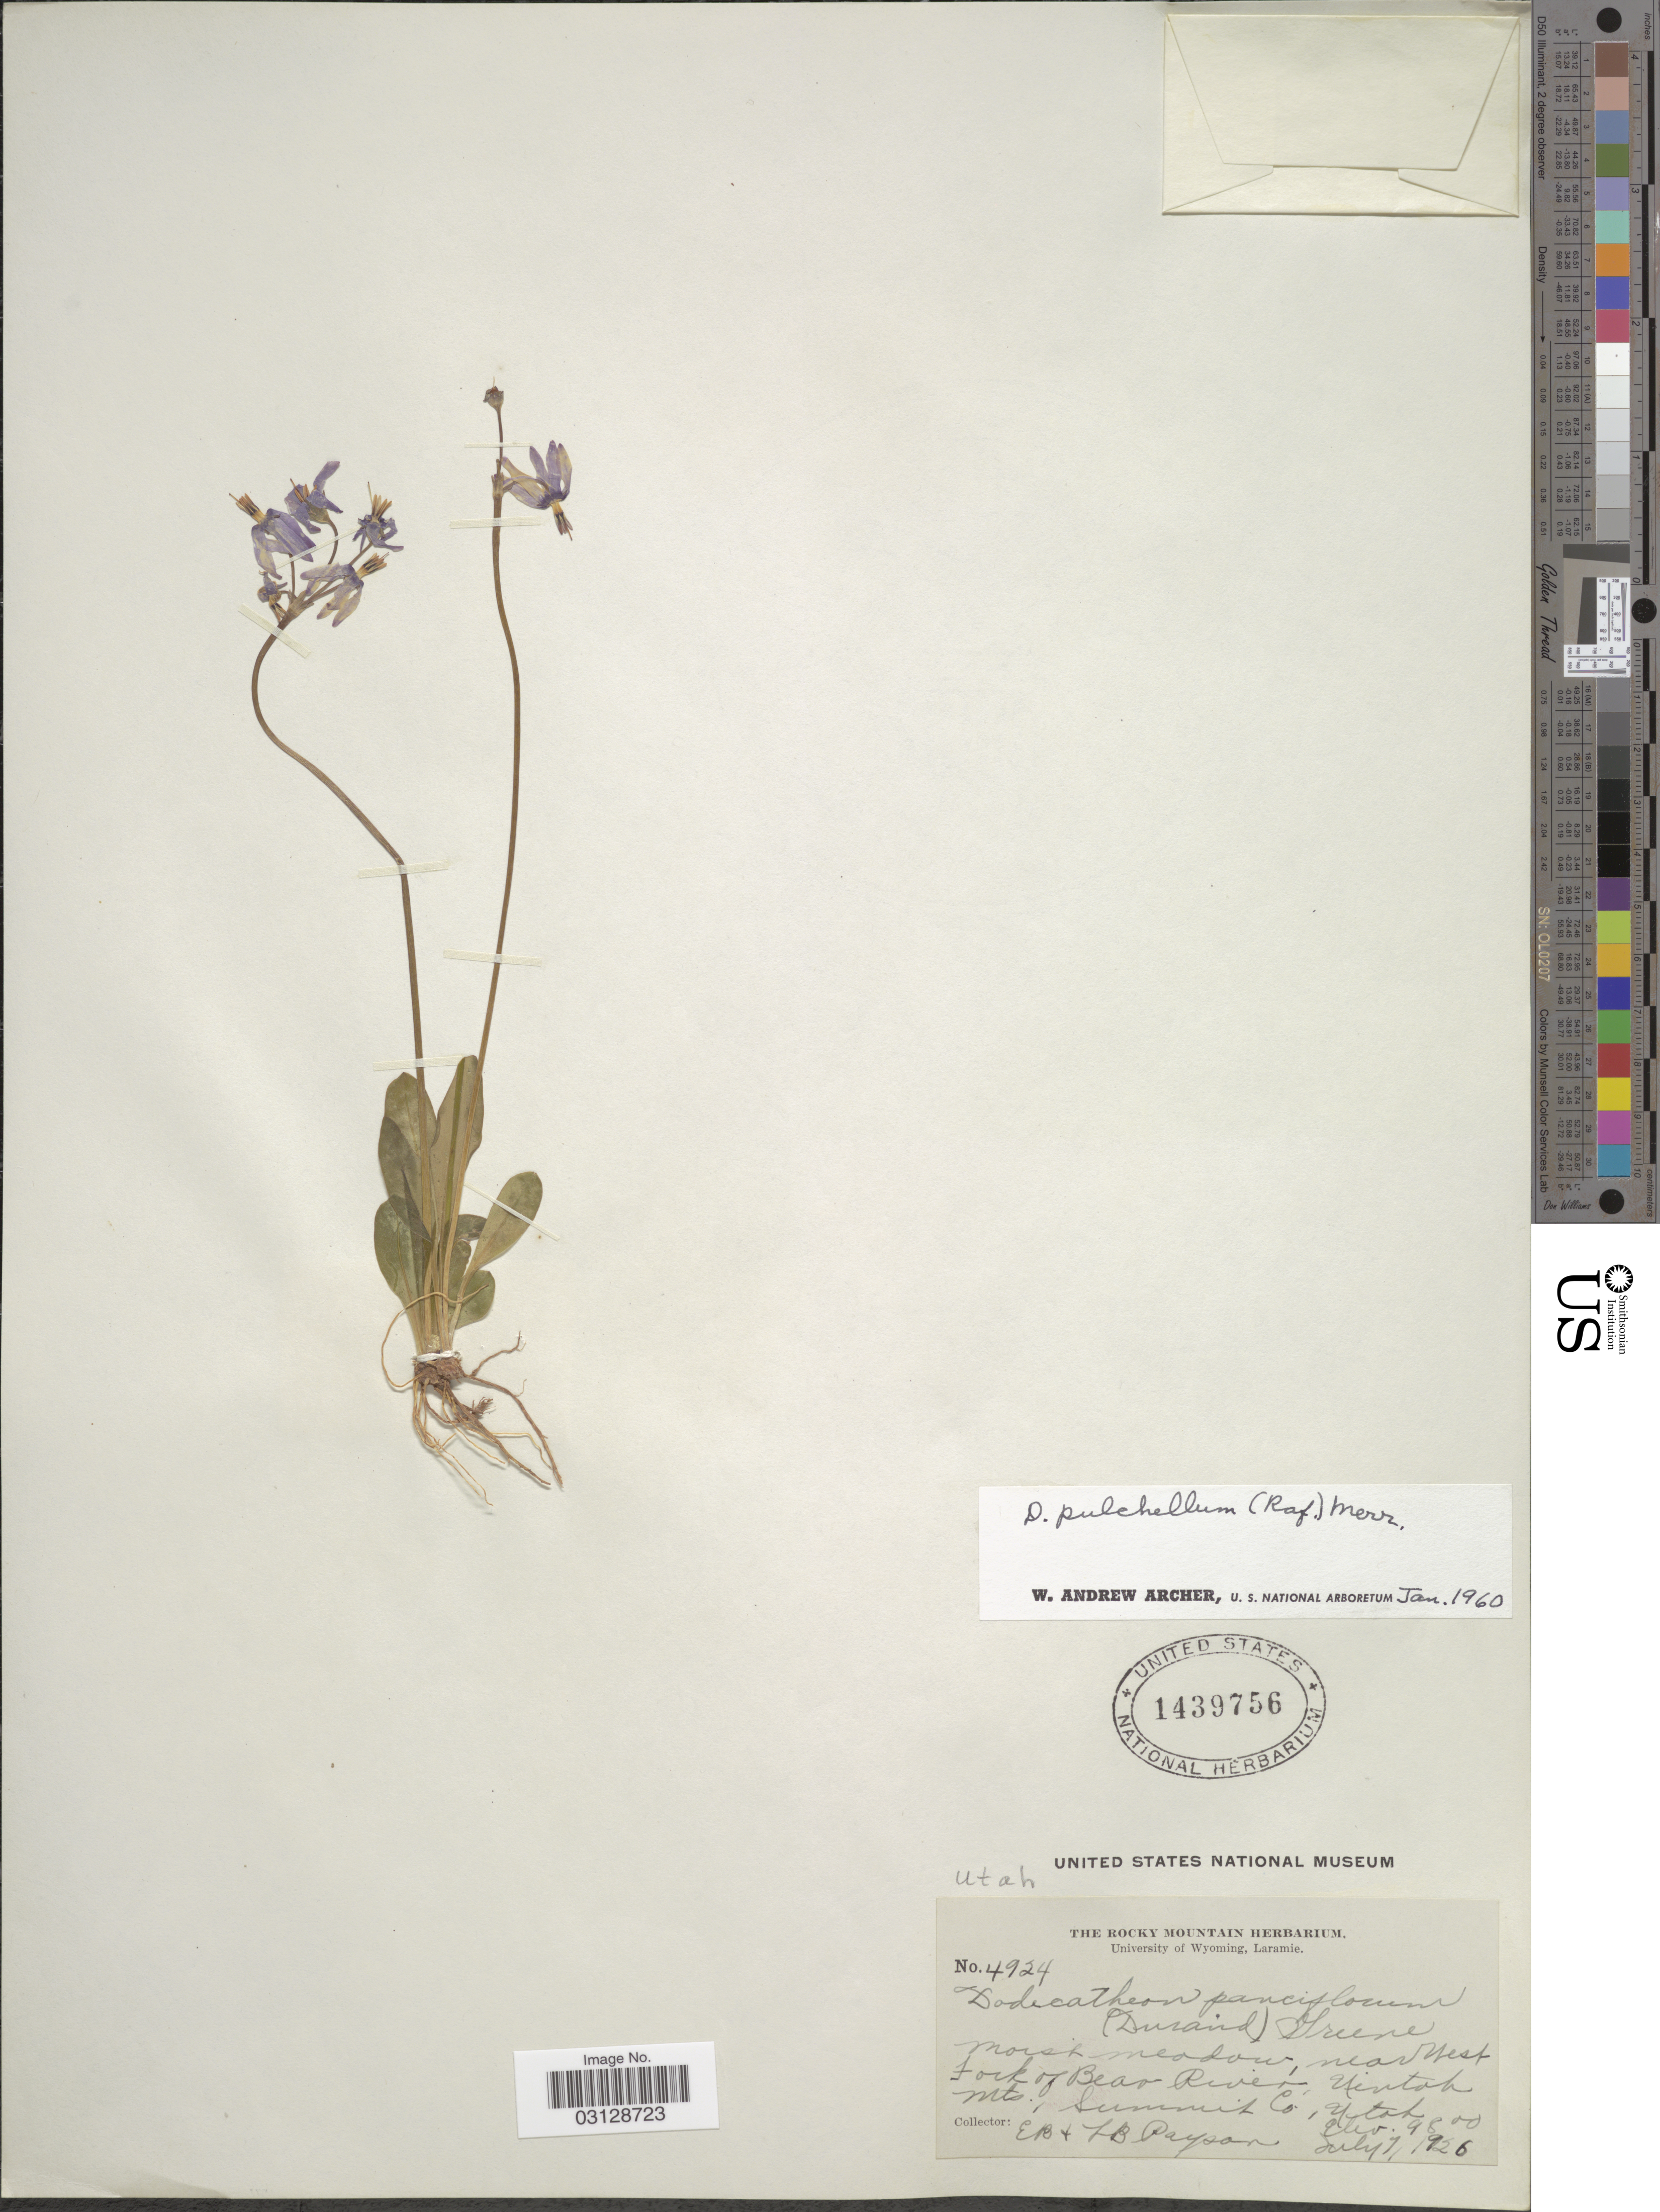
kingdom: Plantae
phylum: Tracheophyta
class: Magnoliopsida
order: Ericales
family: Primulaceae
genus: Dodecatheon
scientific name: Dodecatheon pulchellum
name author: (Raf.) Merr.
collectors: E. B. Payson & L. Payson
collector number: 4924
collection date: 1926-07-07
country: United States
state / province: Utah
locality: Near West Fork of Bear River, Uintah Mts., Summit Co.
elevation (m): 2987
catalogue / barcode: US 1439756